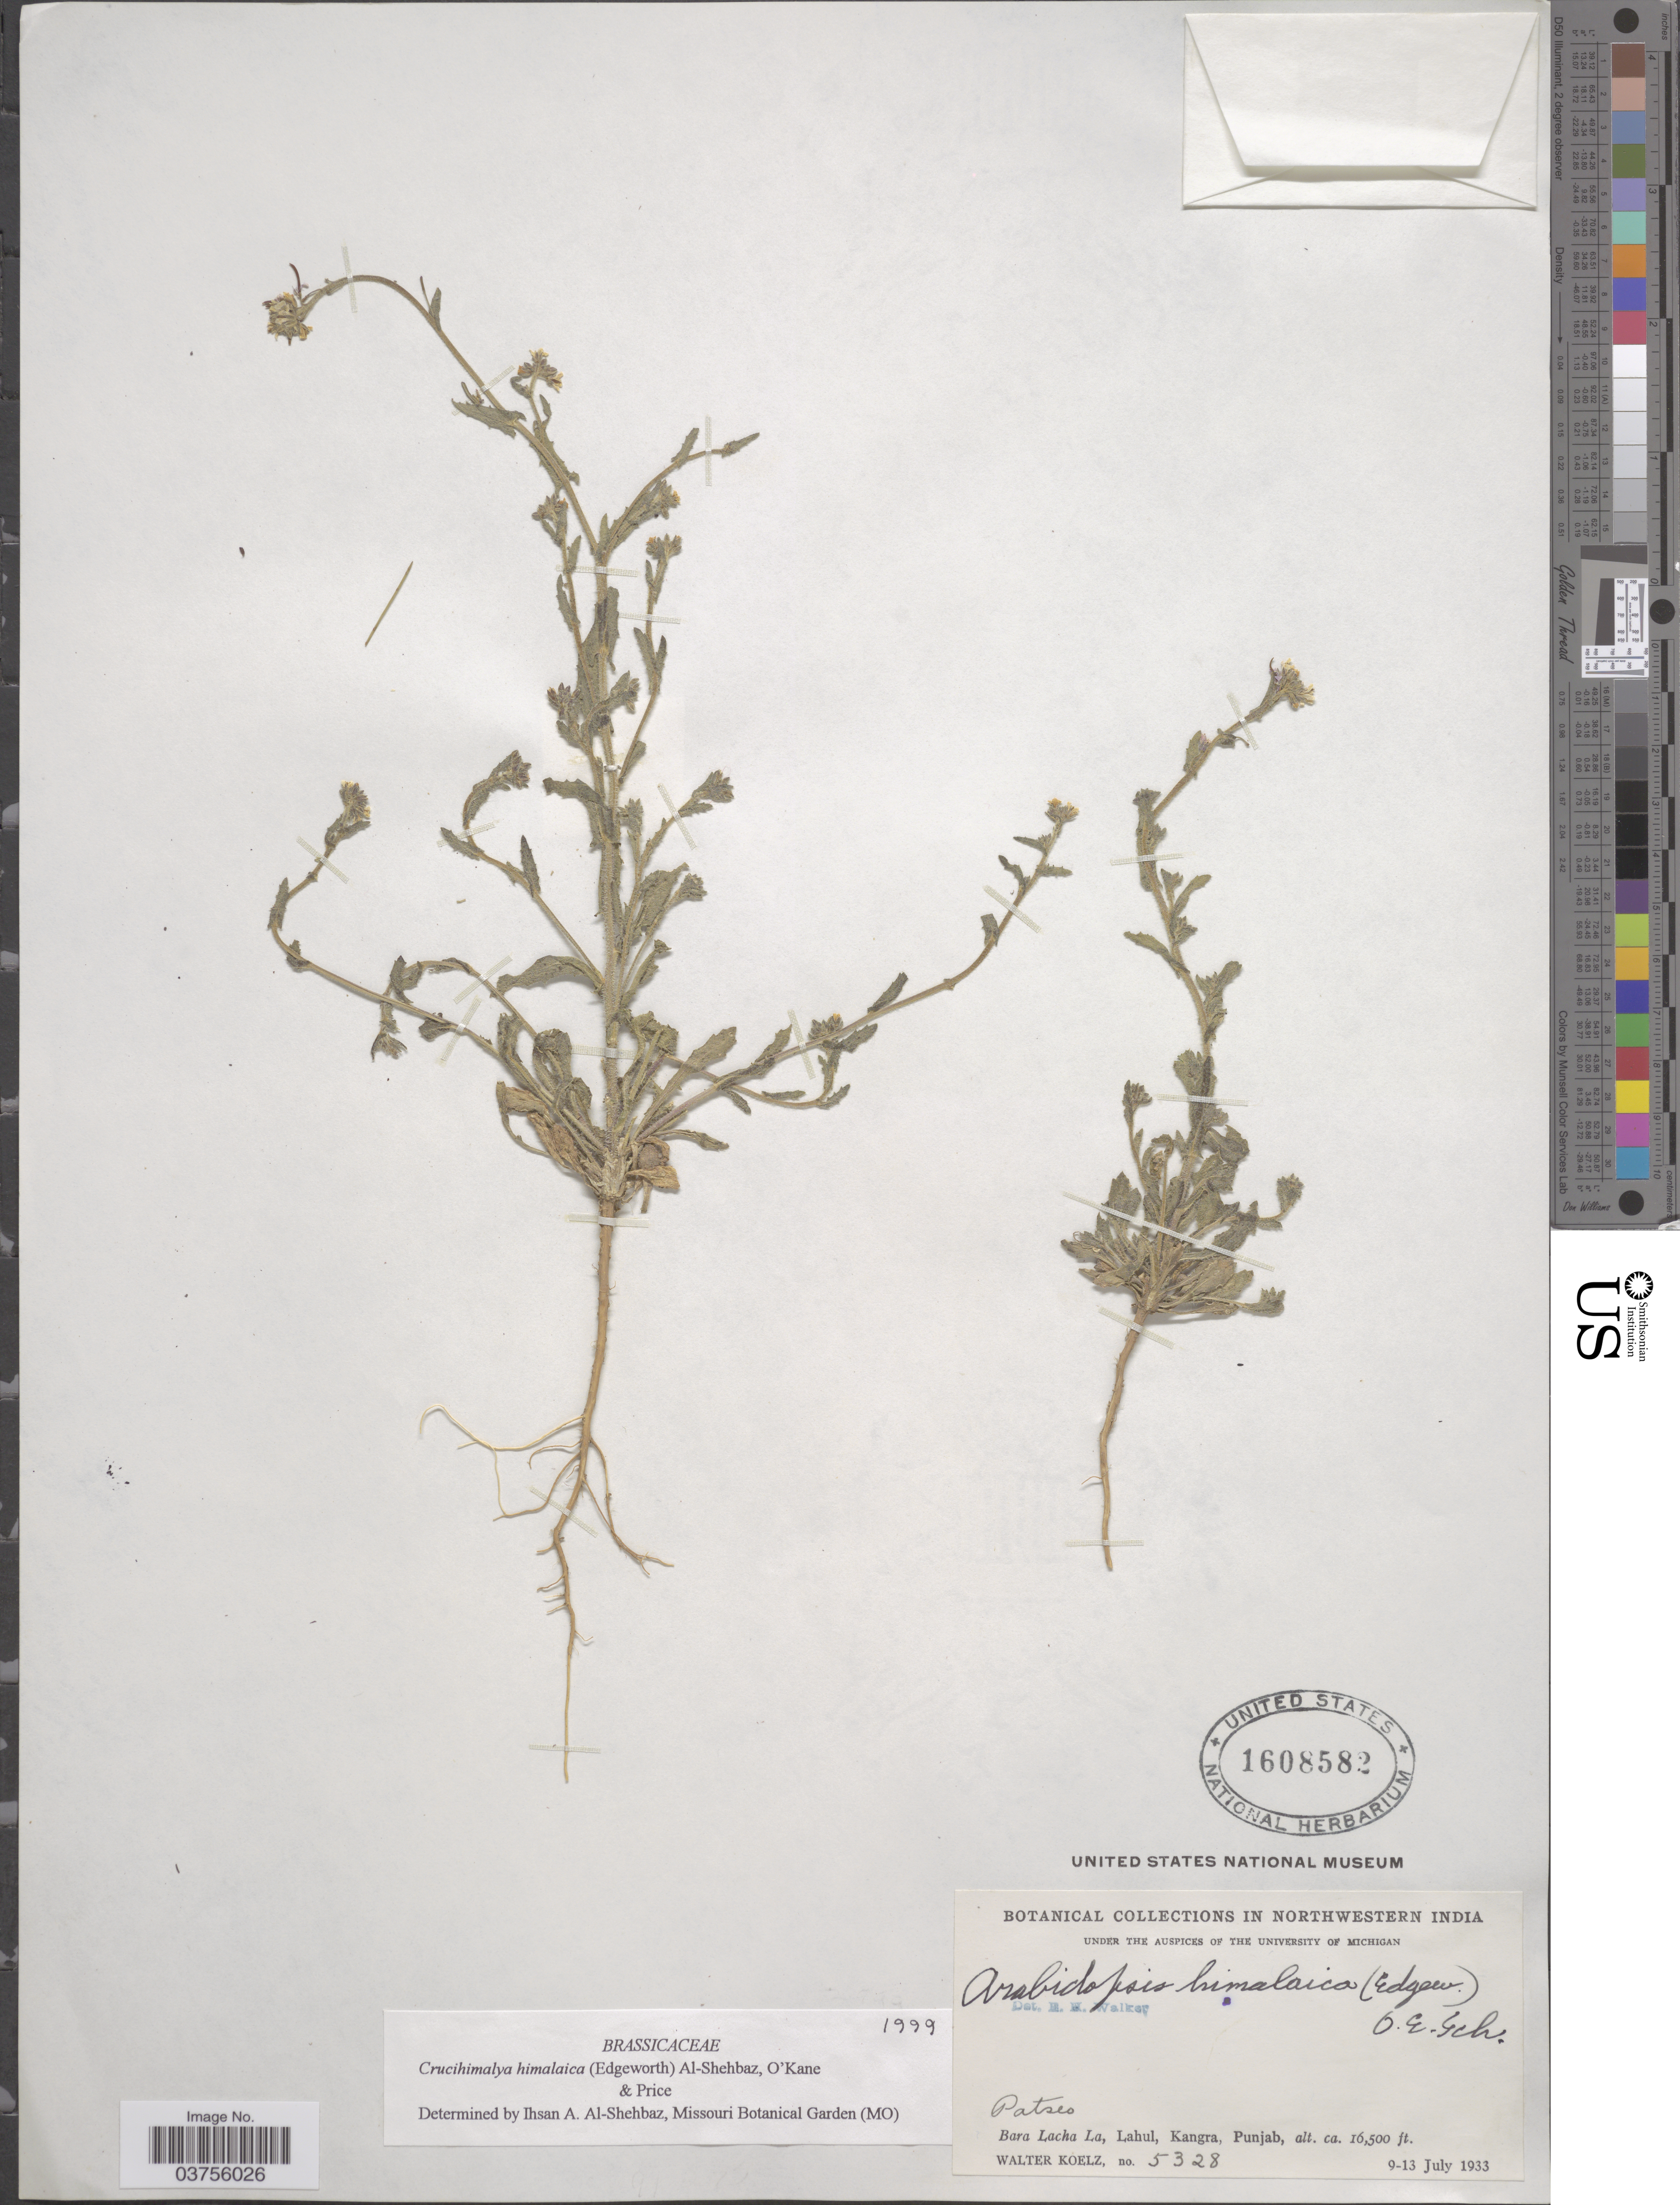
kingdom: Plantae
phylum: Tracheophyta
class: Magnoliopsida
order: Brassicales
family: Brassicaceae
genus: Crucihimalaya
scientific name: Crucihimalaya himalaica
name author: (Edgew.) Al-Shehbaz et al.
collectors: W. N. Koelz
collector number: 5328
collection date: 1933-07-09/1933-07-13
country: India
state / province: Punjab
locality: Northwestern India. Patseo. Bara Lacha La, Lahul, Kangra.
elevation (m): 5029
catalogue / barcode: US 1608582